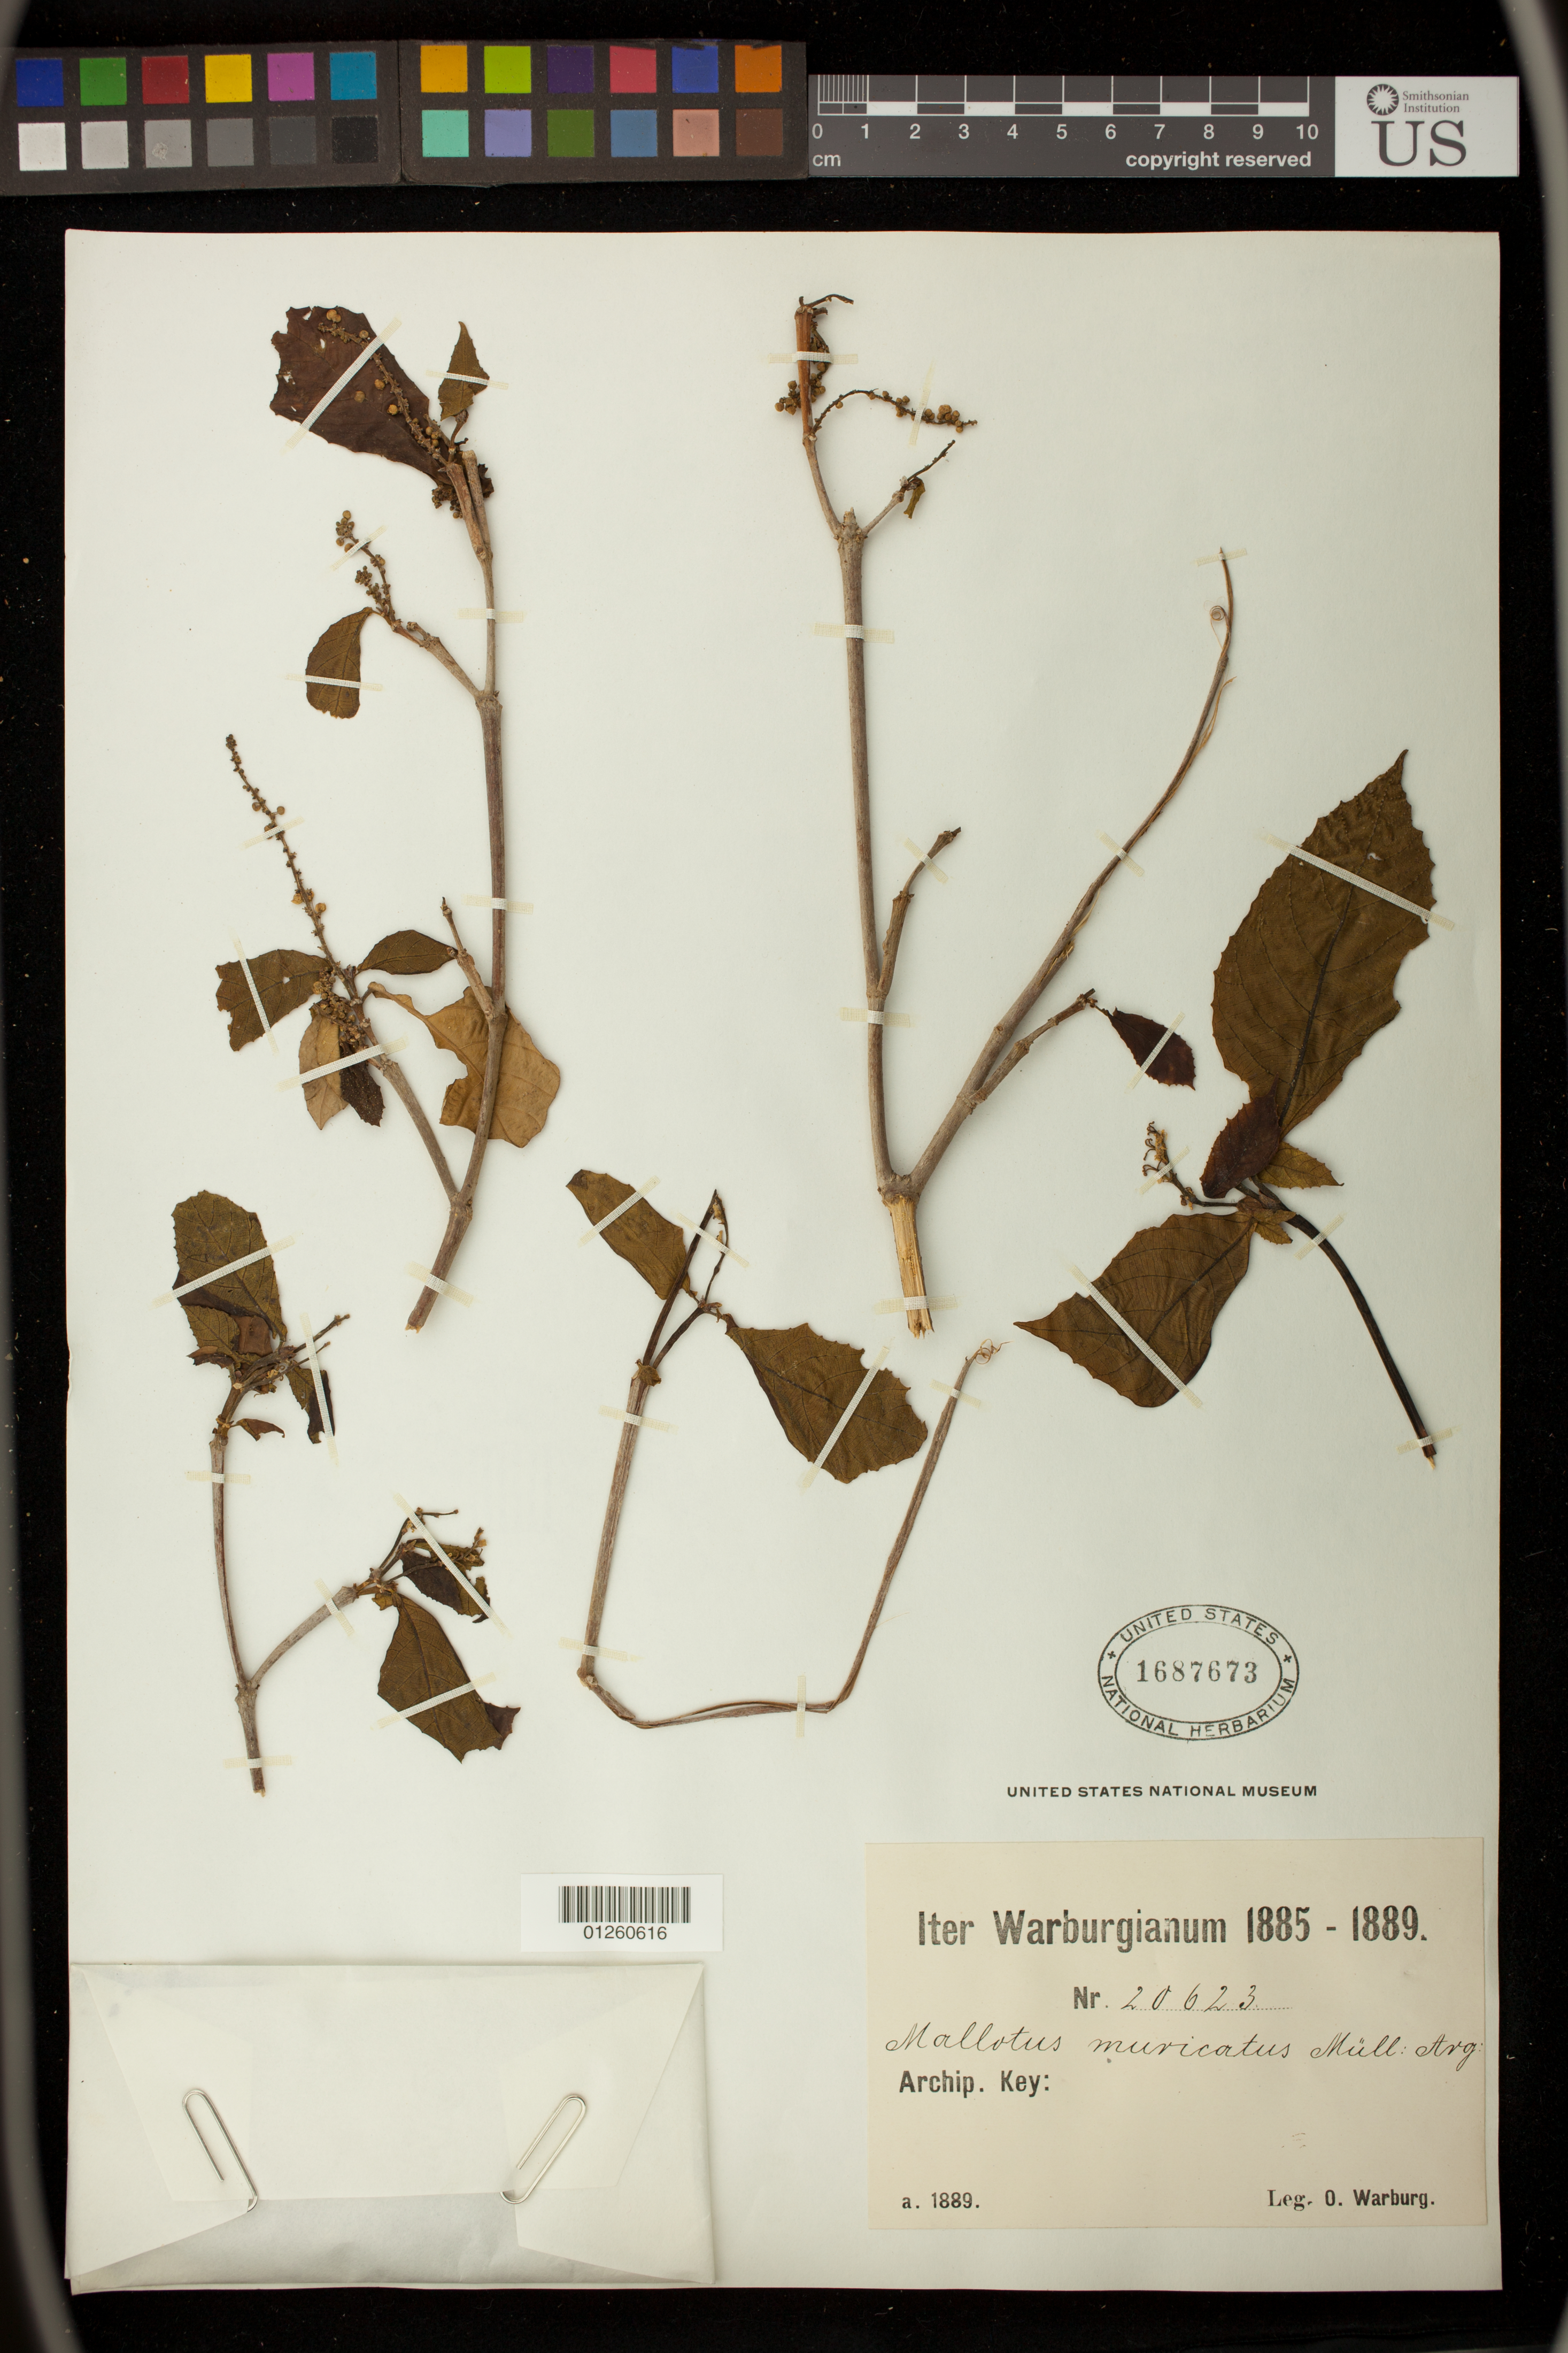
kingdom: Plantae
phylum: Tracheophyta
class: Magnoliopsida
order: Malpighiales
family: Euphorbiaceae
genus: Mallotus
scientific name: Mallotus muricatus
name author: (Wight) Müll. Arg.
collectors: O. Warburg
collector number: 20623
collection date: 1889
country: Papua New Guinea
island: New Guinea I.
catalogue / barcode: US 1687673